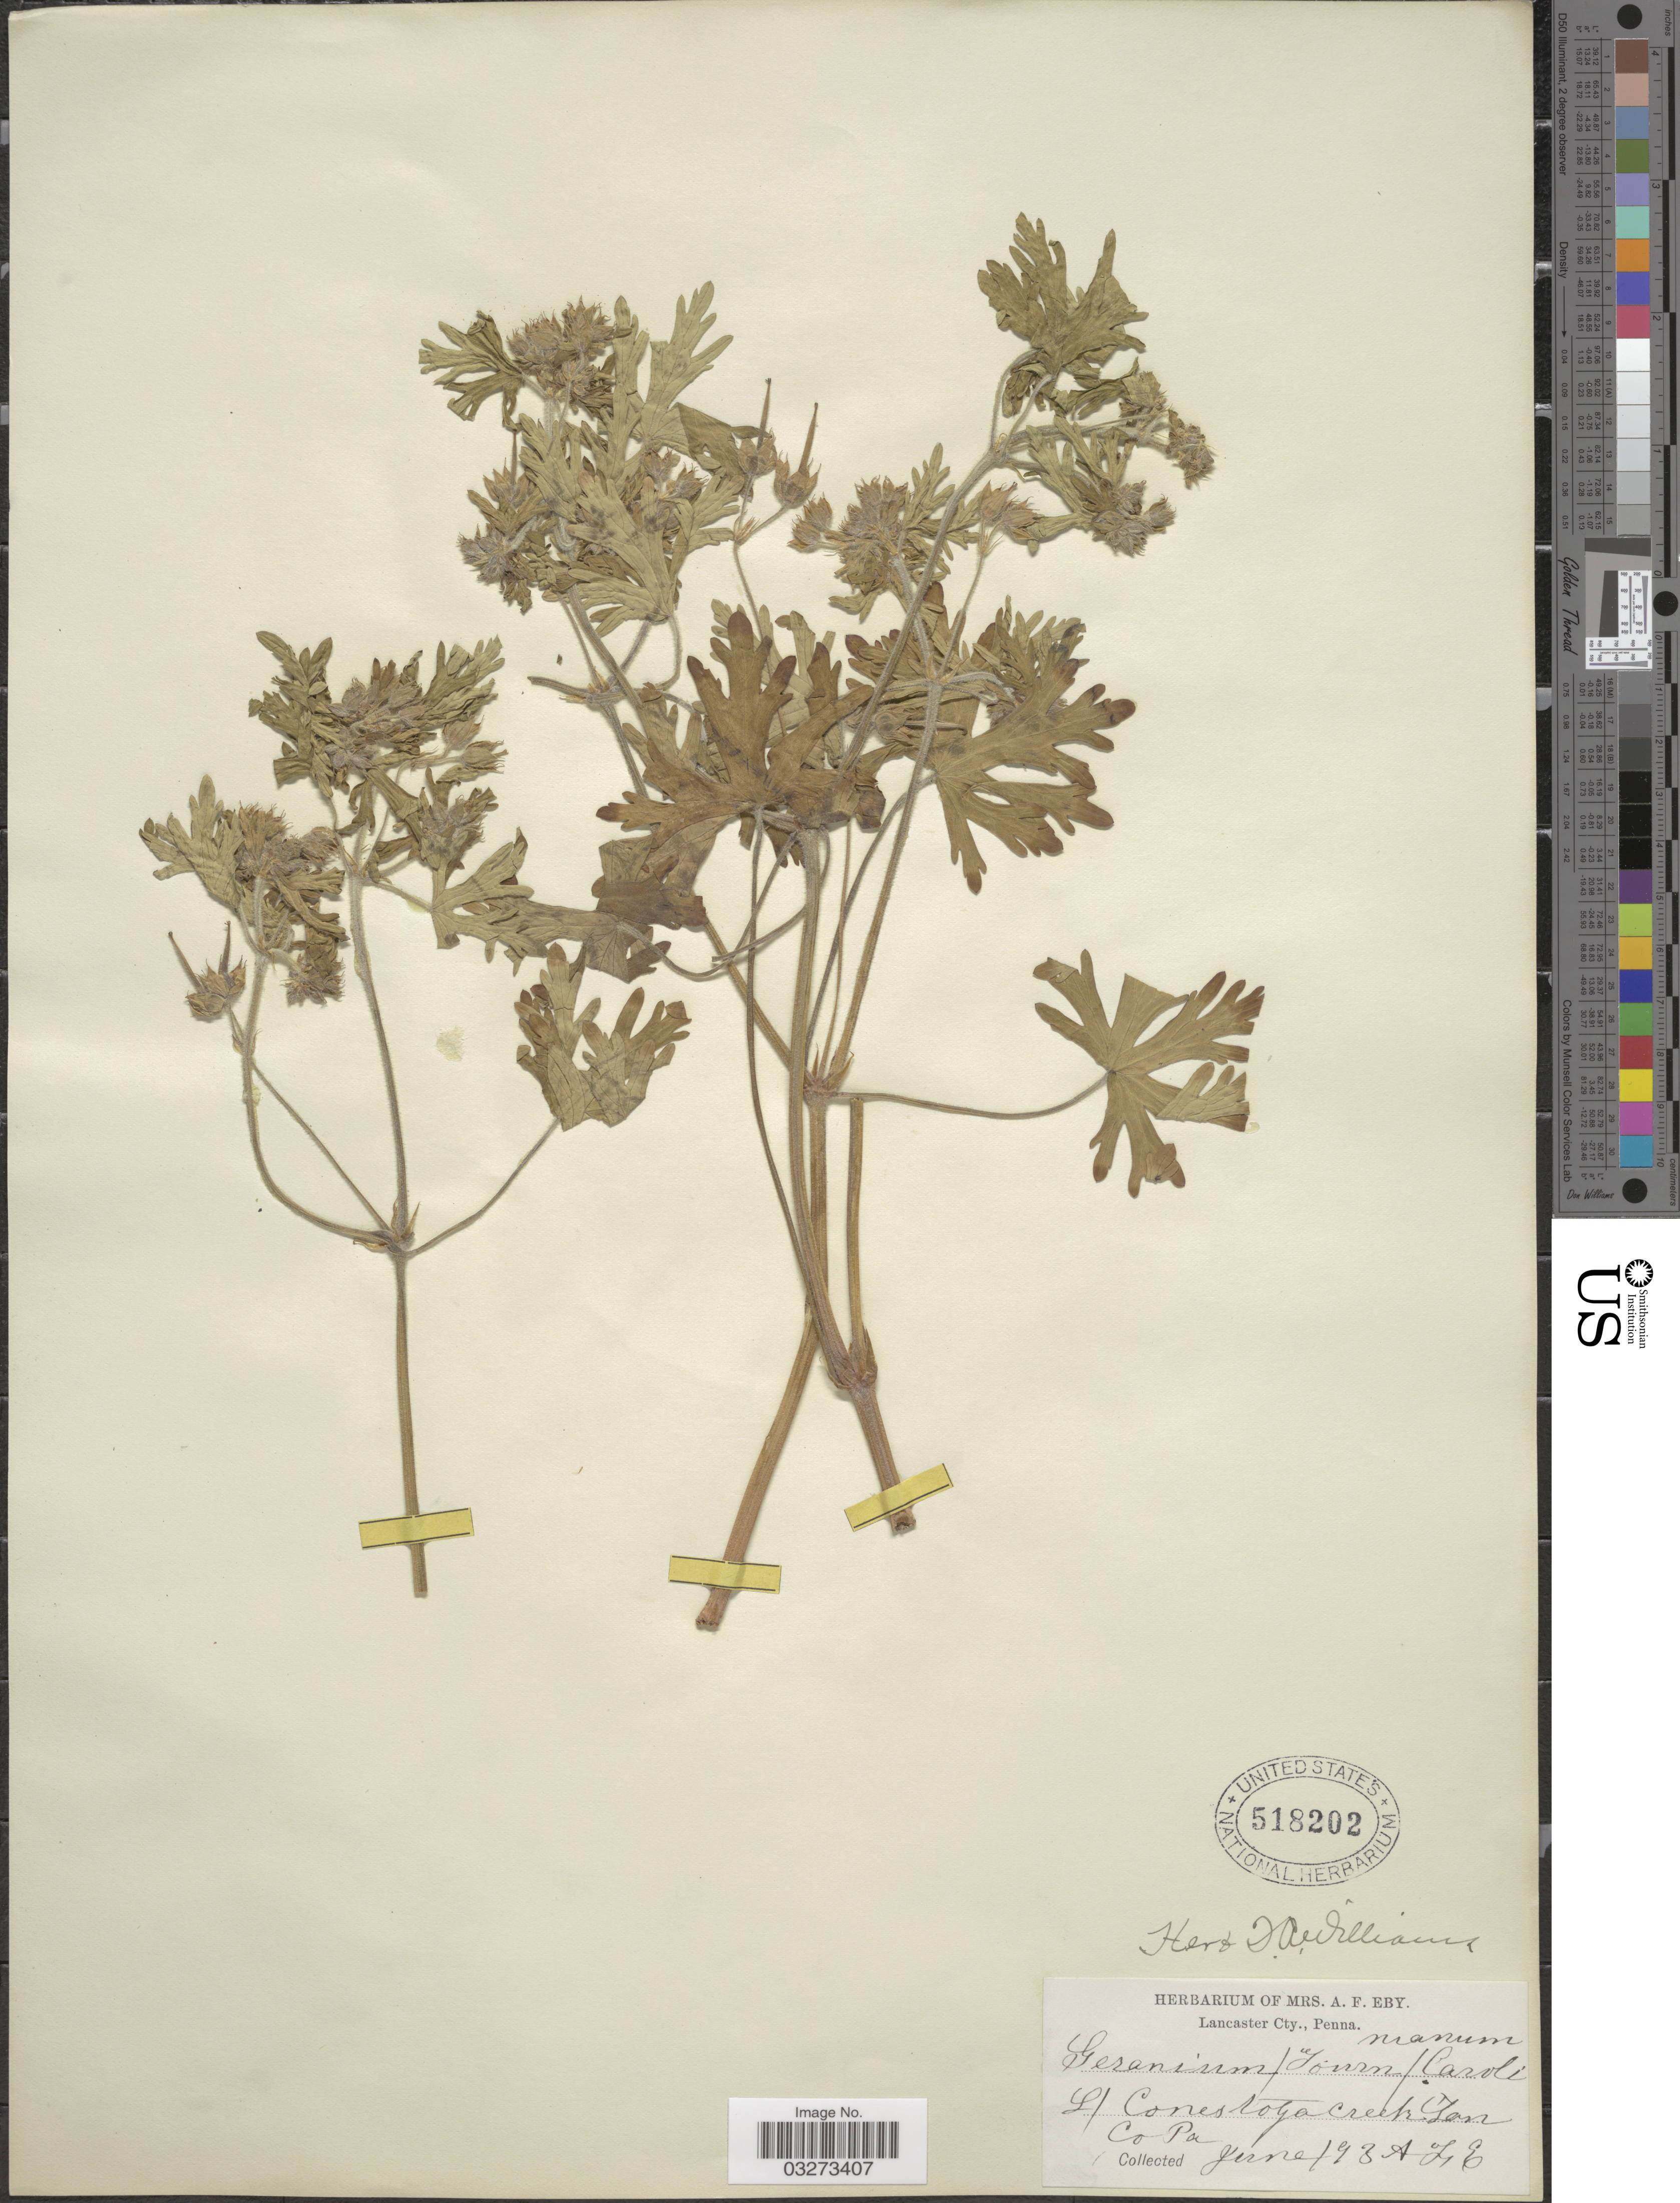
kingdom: Plantae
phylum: Tracheophyta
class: Magnoliopsida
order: Geraniales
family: Geraniaceae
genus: Geranium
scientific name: Geranium carolinianum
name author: L.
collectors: A. F. Eby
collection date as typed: Transcribed d/m/y: /6/93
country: United States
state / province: Pennsylvania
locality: Conestoga creek, Lan Co.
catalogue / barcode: US 518202